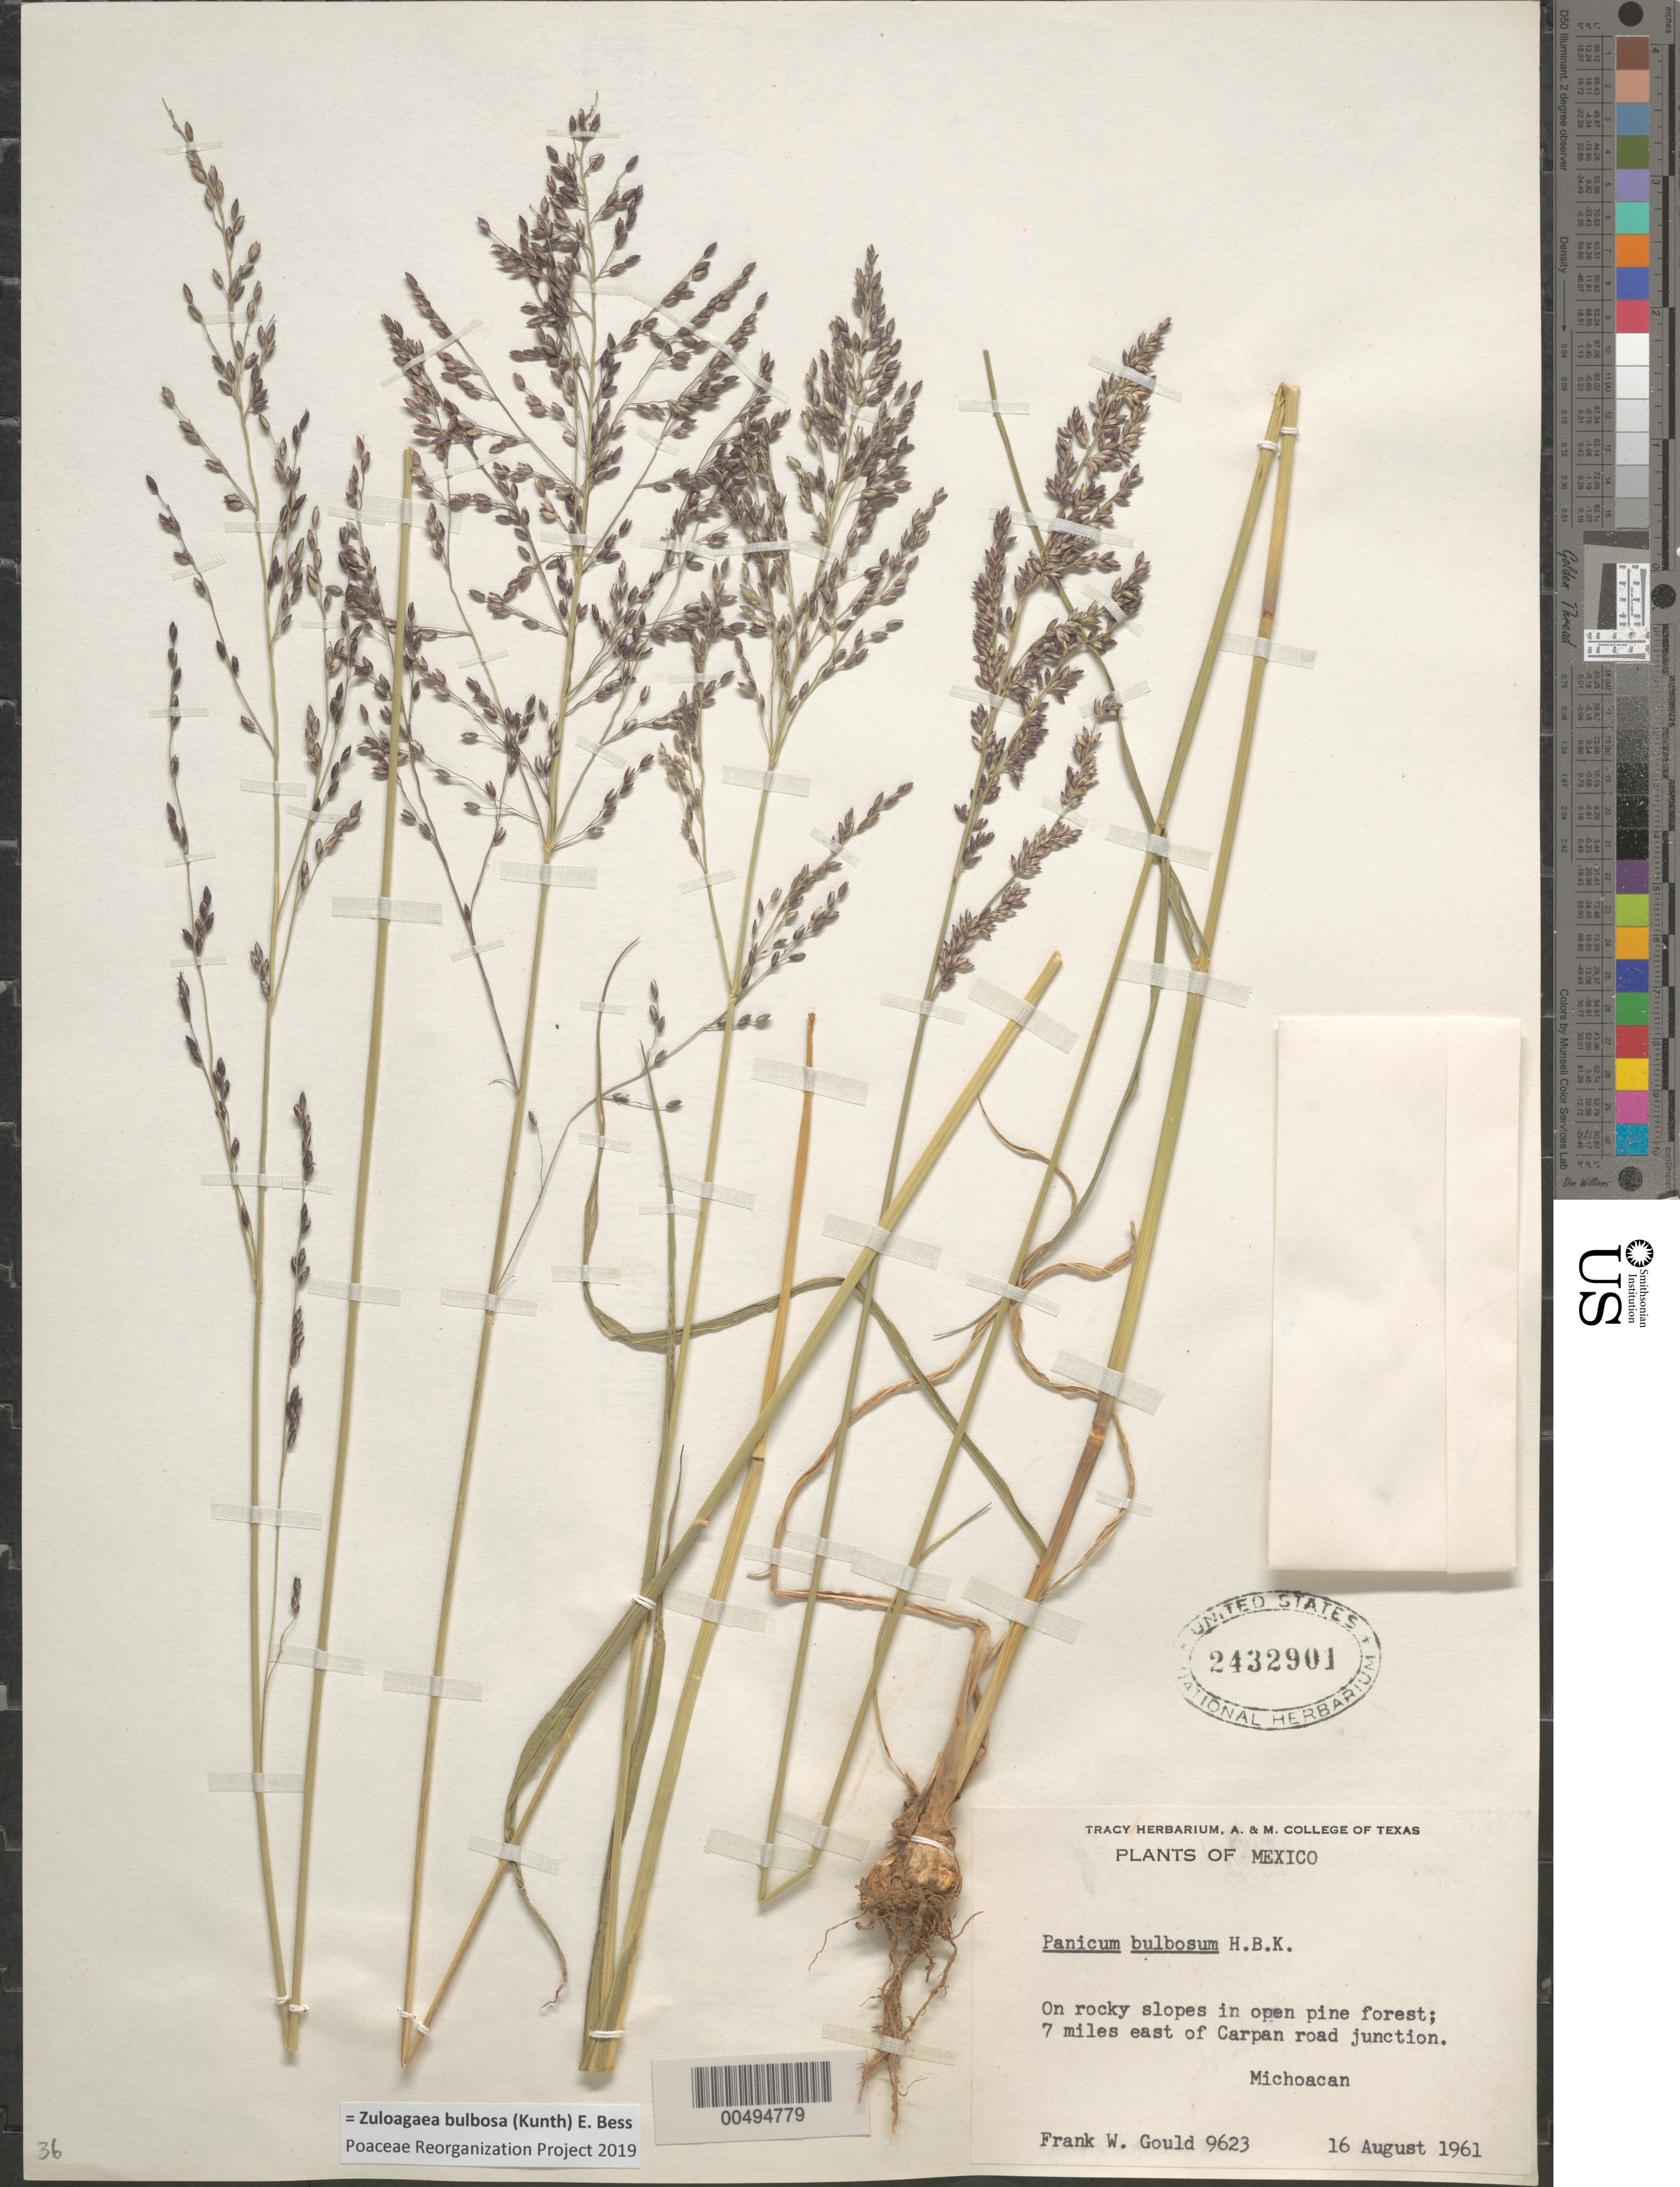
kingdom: Plantae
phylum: Tracheophyta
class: Liliopsida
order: Poales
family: Poaceae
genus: Panicum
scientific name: Panicum maximum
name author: Jacq.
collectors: F. W. Gould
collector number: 9623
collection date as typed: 16 Aug 1961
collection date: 1961-08-16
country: Mexico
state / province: Michoacán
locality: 7 mi E of Carpan Rd jct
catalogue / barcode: US 2432901